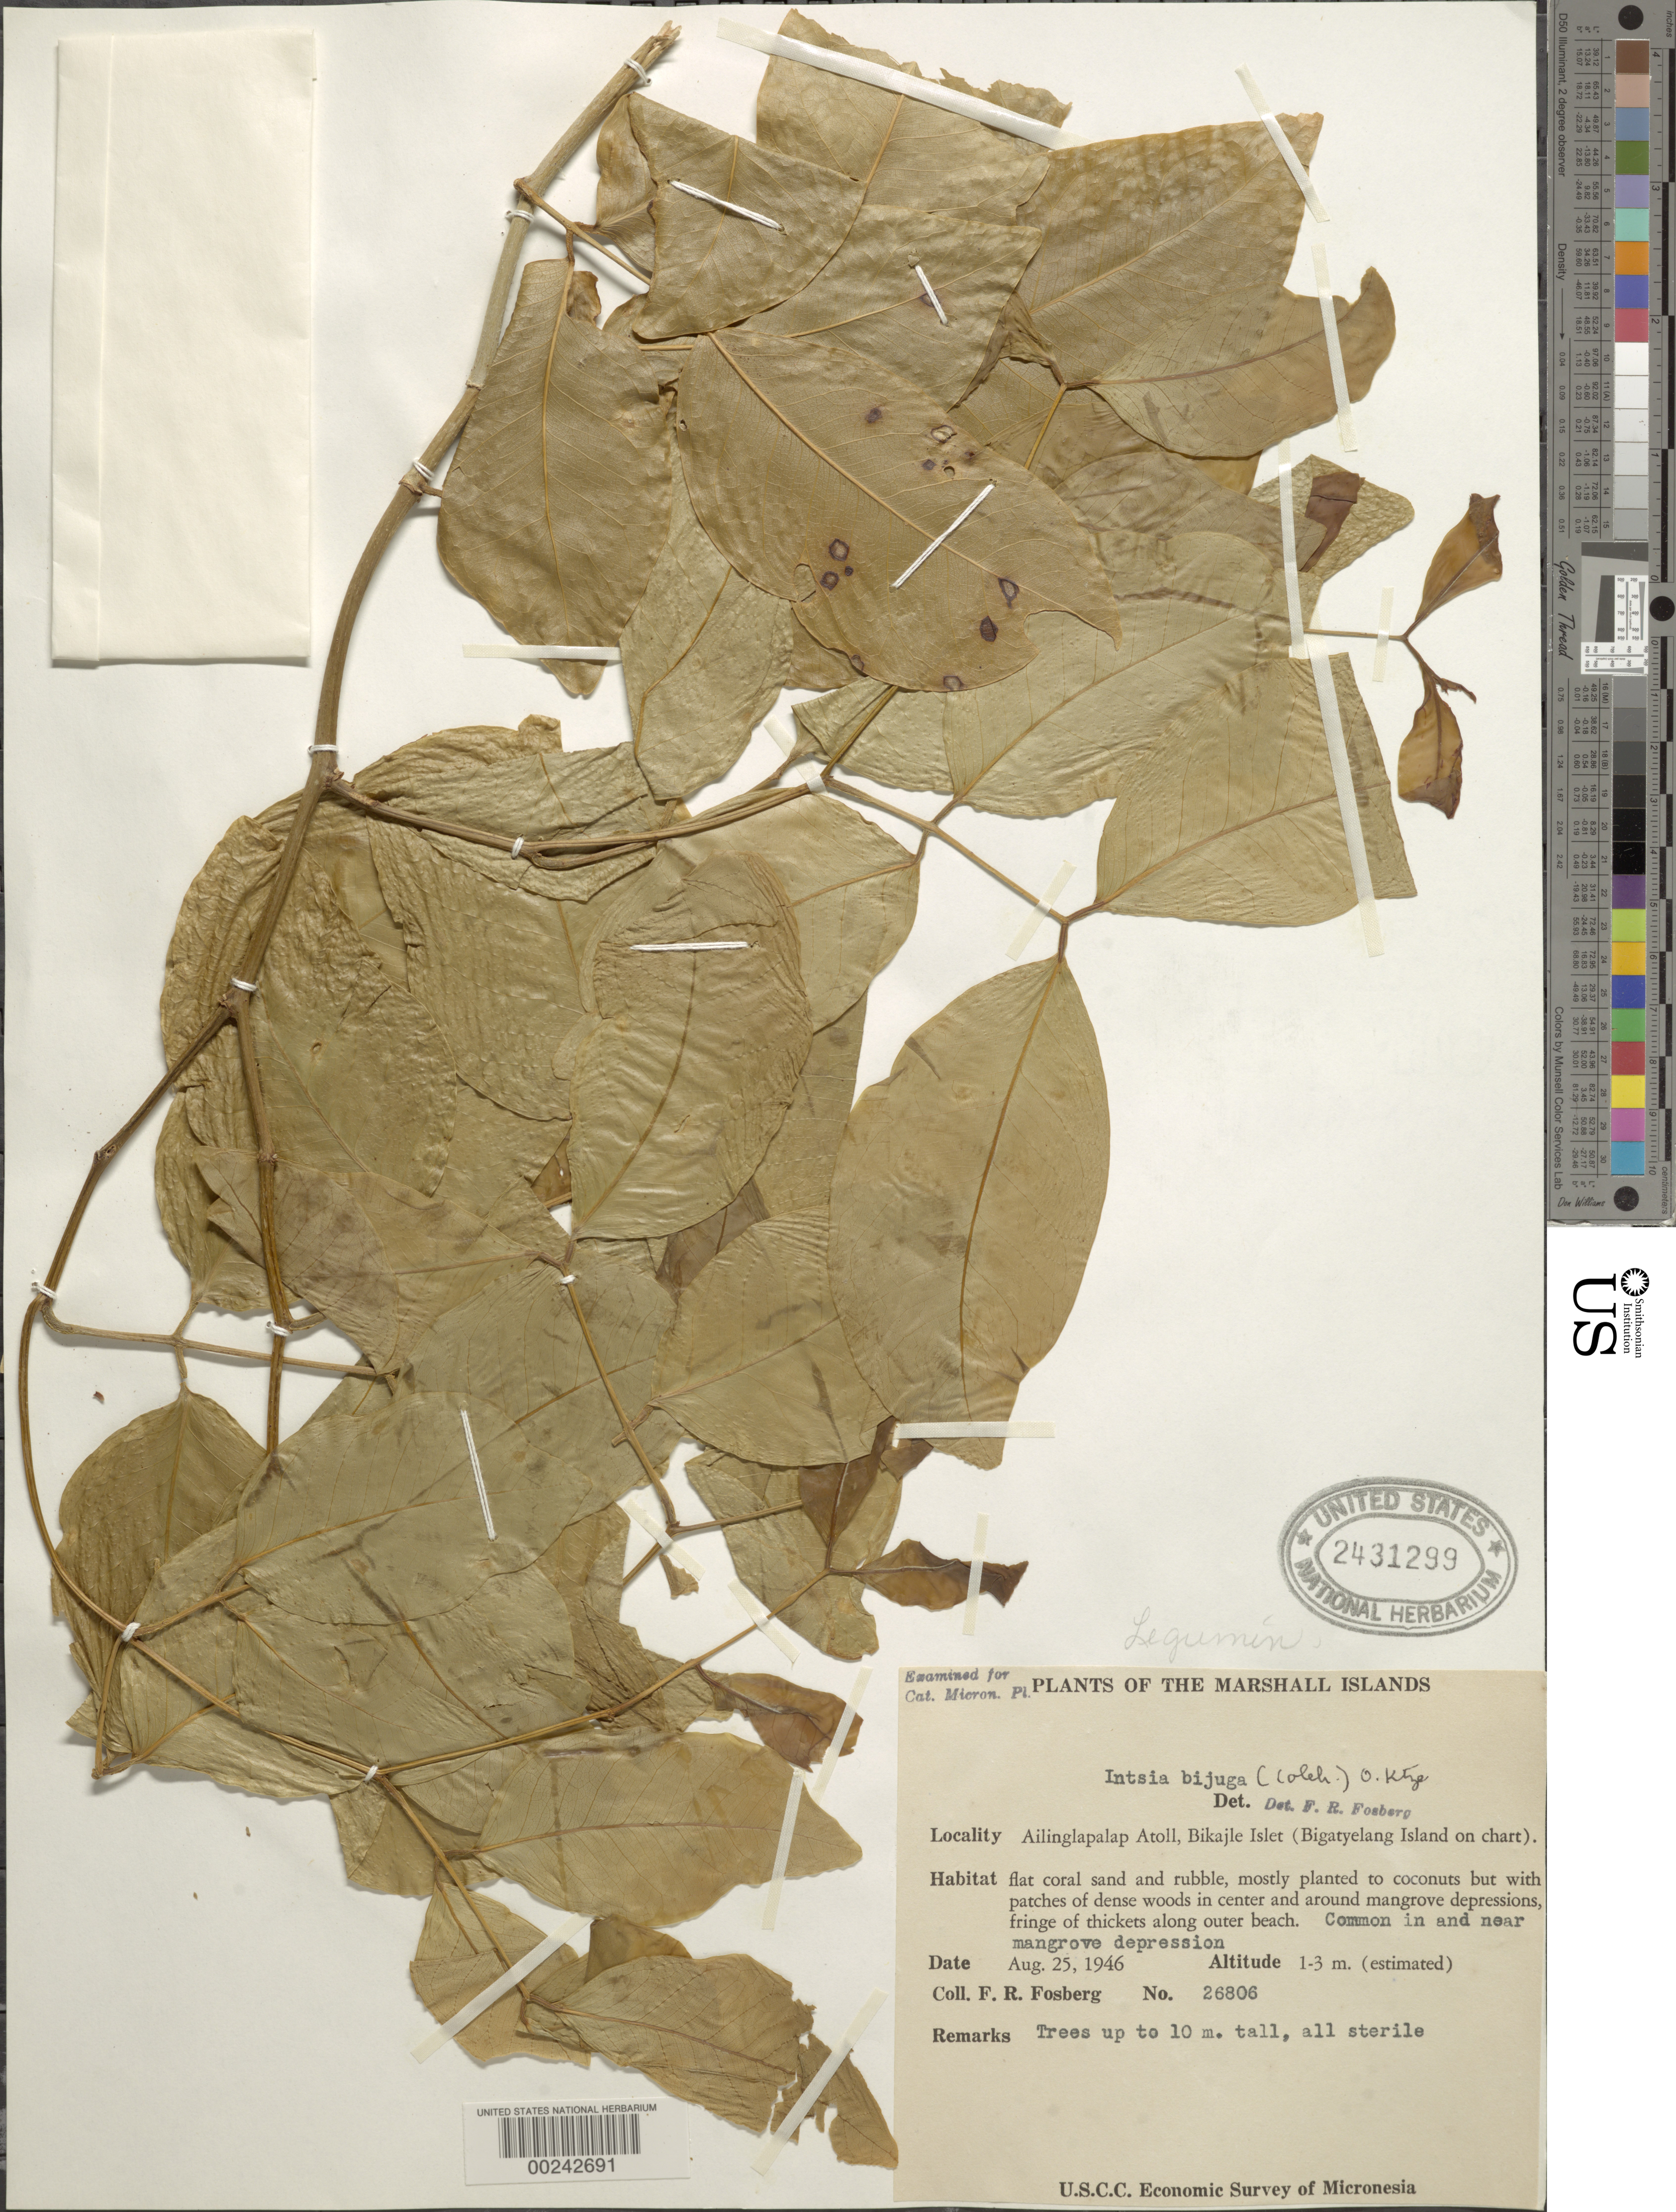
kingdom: Plantae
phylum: Tracheophyta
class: Magnoliopsida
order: Fabales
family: Fabaceae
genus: Intsia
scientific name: Intsia bijuga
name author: (Colebr.) Kuntze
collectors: F. R. Fosberg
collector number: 26806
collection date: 1946-08-25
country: Marshall Islands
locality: Bikajle Islet (Bigatyelang Island in chart.)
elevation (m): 1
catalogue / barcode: US 2431299